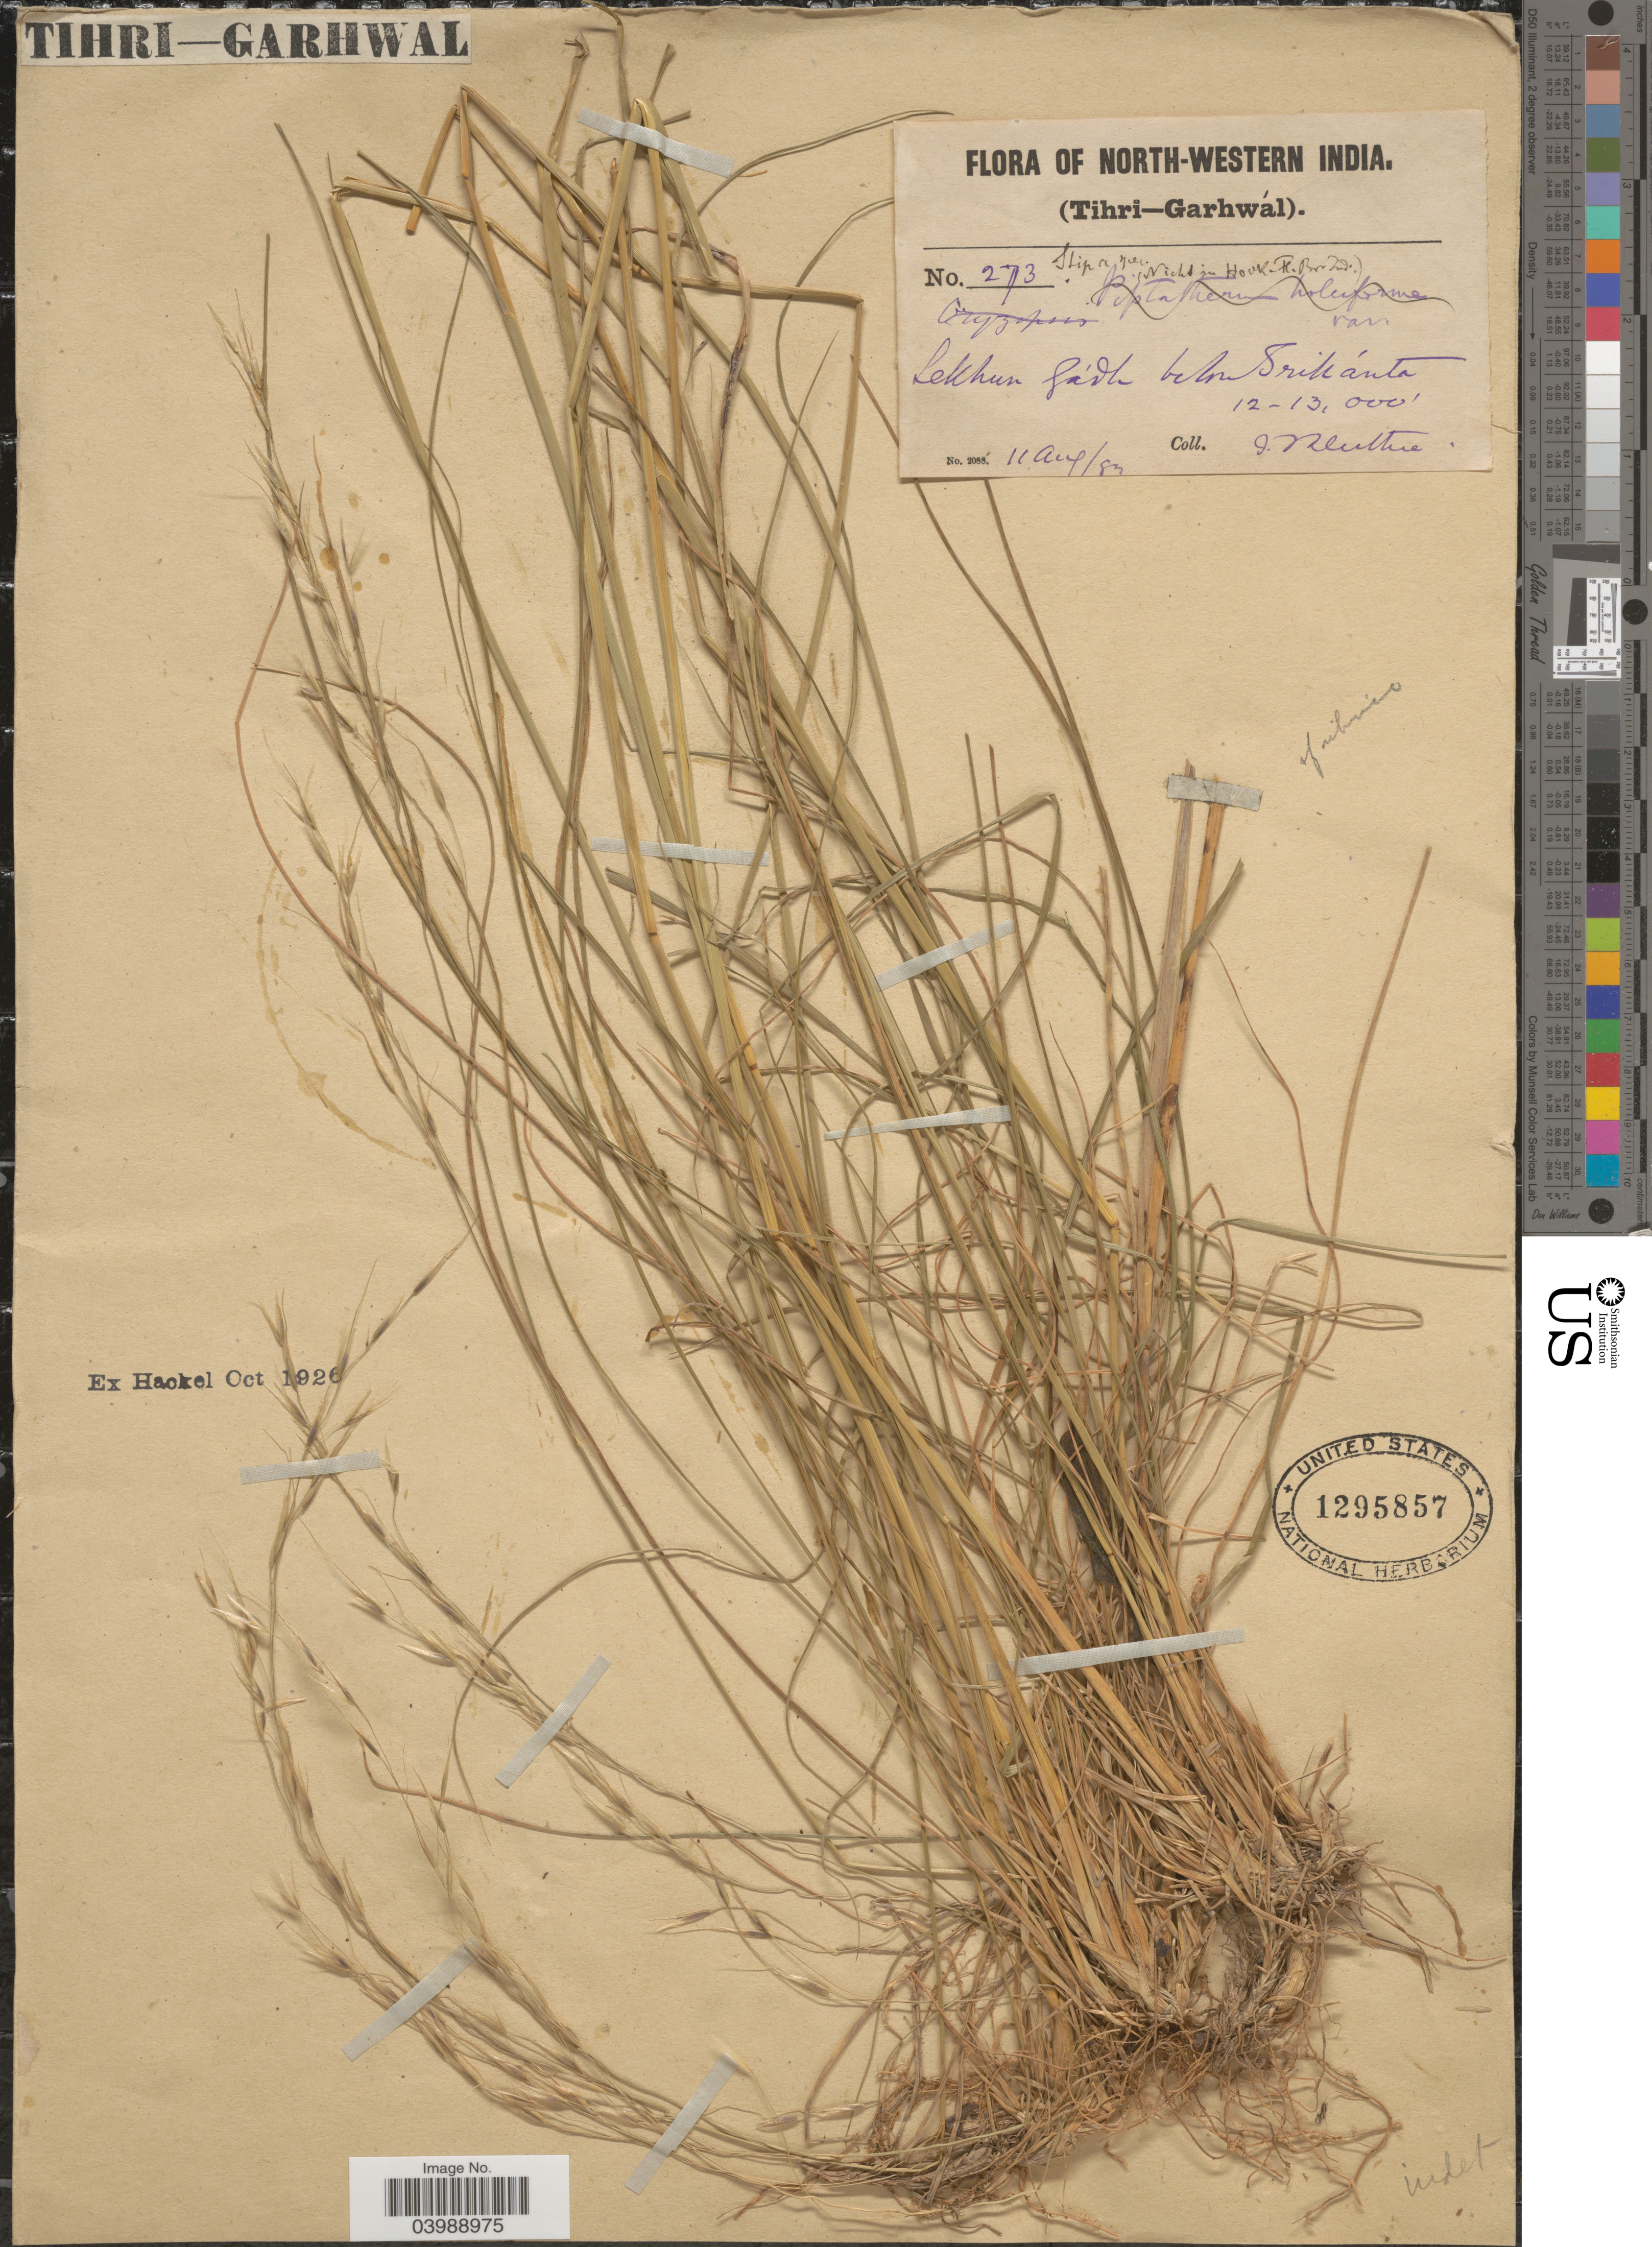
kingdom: Plantae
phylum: Tracheophyta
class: Liliopsida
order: Poales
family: Poaceae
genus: Achnatherum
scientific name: Achnatherum sp.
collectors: J. F. Duthie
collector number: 273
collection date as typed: Transcribed d/m/y: 11/8/83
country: India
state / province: Uttarakhand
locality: North-western India. (Tihri-Garhwál). Lekhun Gádh below Srikánta.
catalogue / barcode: US 1295857